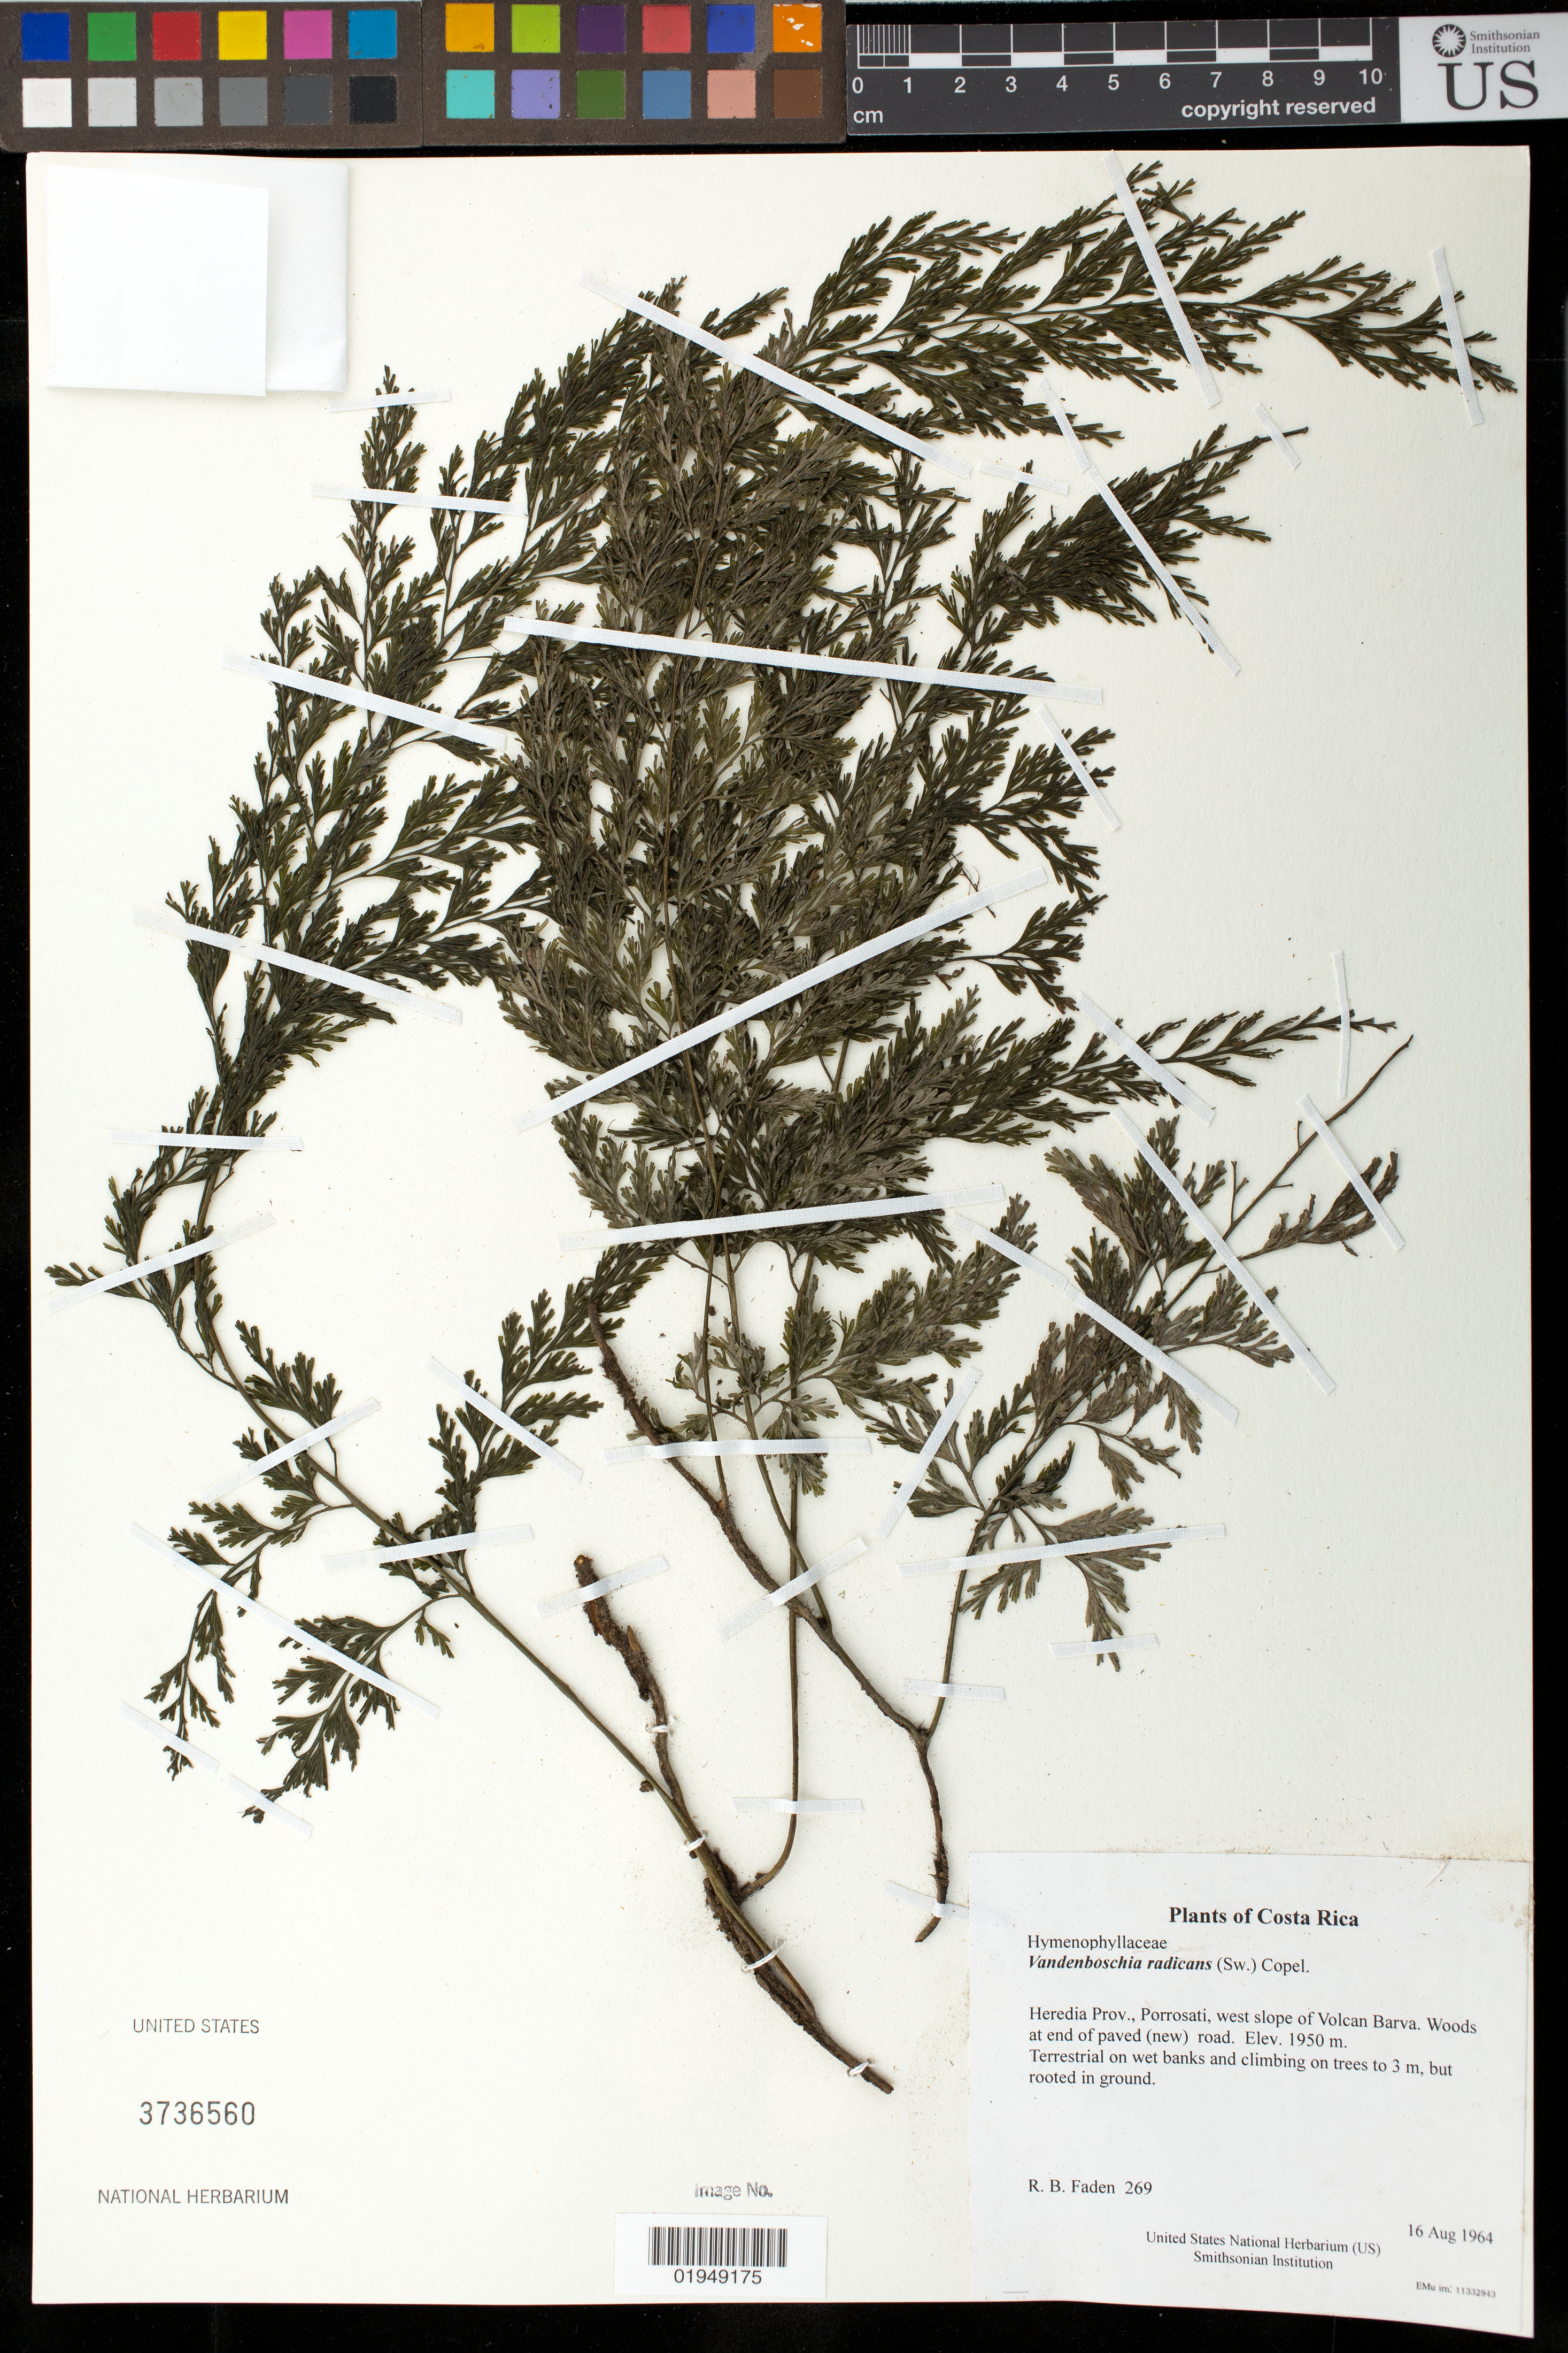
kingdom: Plantae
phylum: Tracheophyta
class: Polypodiopsida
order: Hymenophyllales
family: Hymenophyllaceae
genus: Vandenboschia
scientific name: Vandenboschia radicans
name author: (Sw.) Copel.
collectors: R. B. Faden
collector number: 269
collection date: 1964-08-16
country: Costa Rica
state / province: Heredia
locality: Porrosati, west slope of Volcan Barva. Woods at end of paved (new) road.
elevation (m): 1950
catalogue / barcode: US 3736560